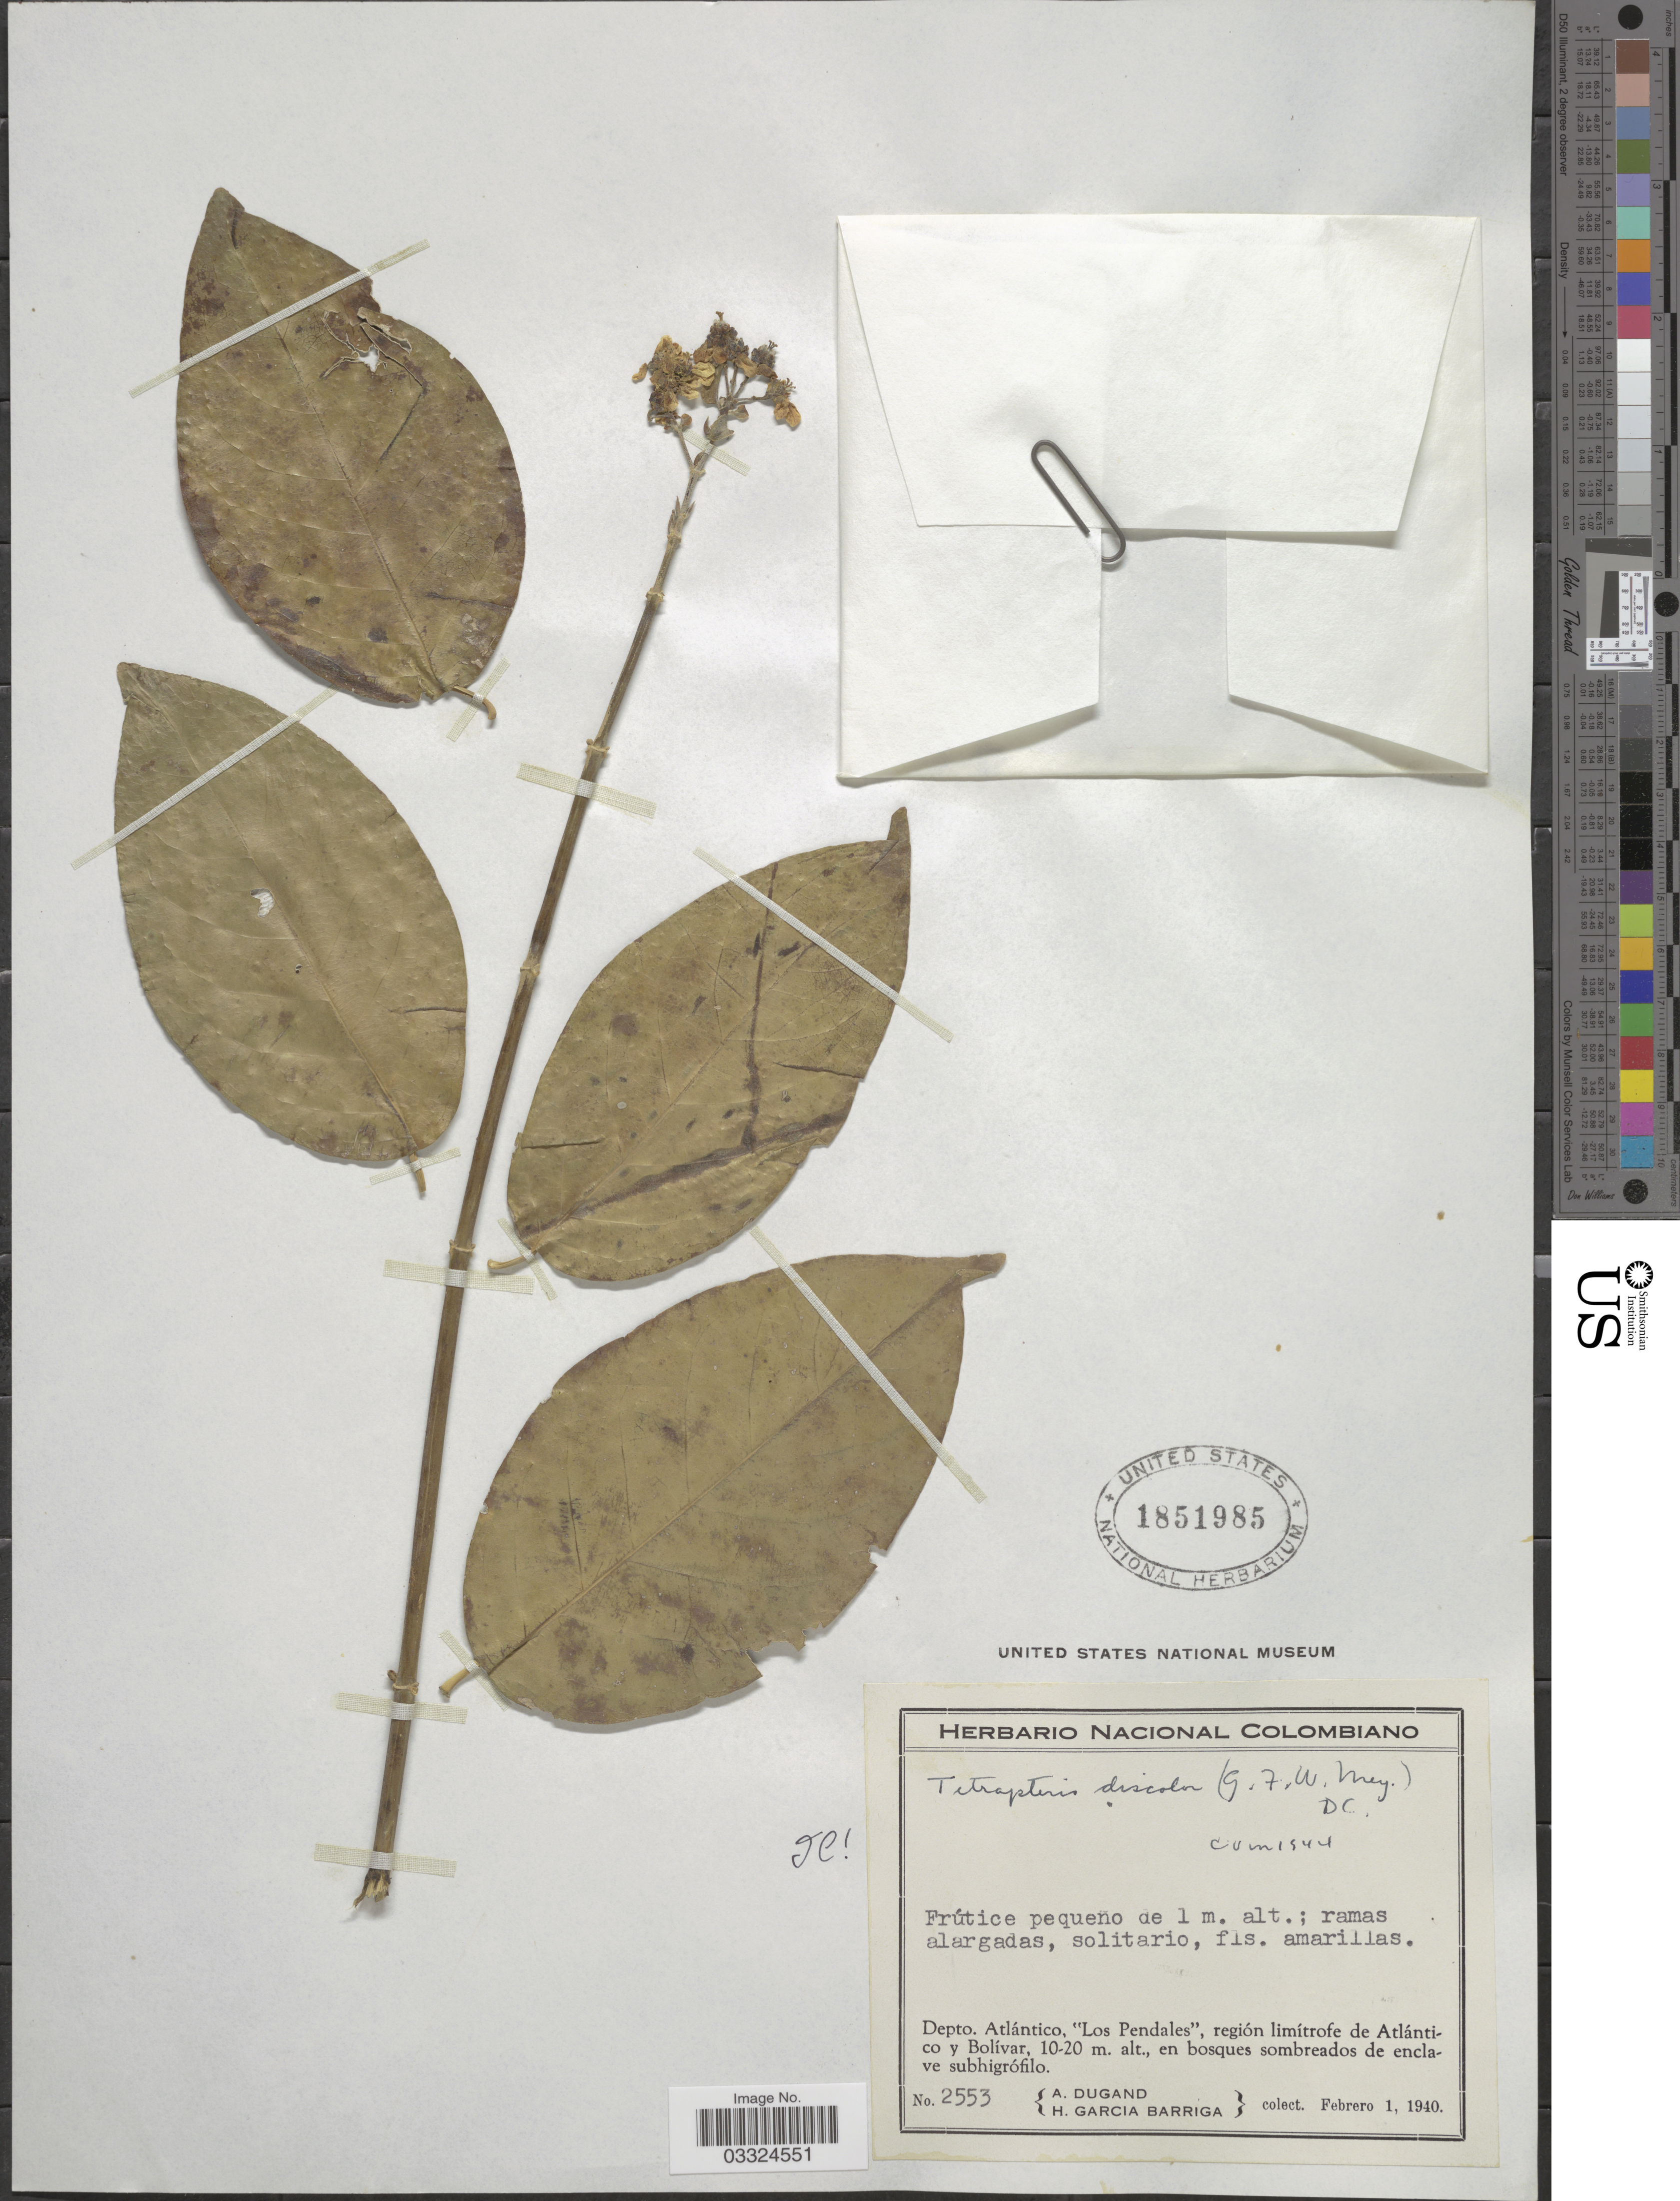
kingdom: Plantae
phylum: Tracheophyta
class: Magnoliopsida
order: Malpighiales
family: Malpighiaceae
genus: Tetrapterys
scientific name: Tetrapterys discolor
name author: (G. Mey.) DC.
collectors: A. Dugand & H. García Barriga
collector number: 2553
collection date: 1940-02-01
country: Colombia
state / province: Atlántico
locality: Depto. Atlántico, "Los Pendales", región limítrofe de Atlántico y Bolívar.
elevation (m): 10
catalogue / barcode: US 1851985